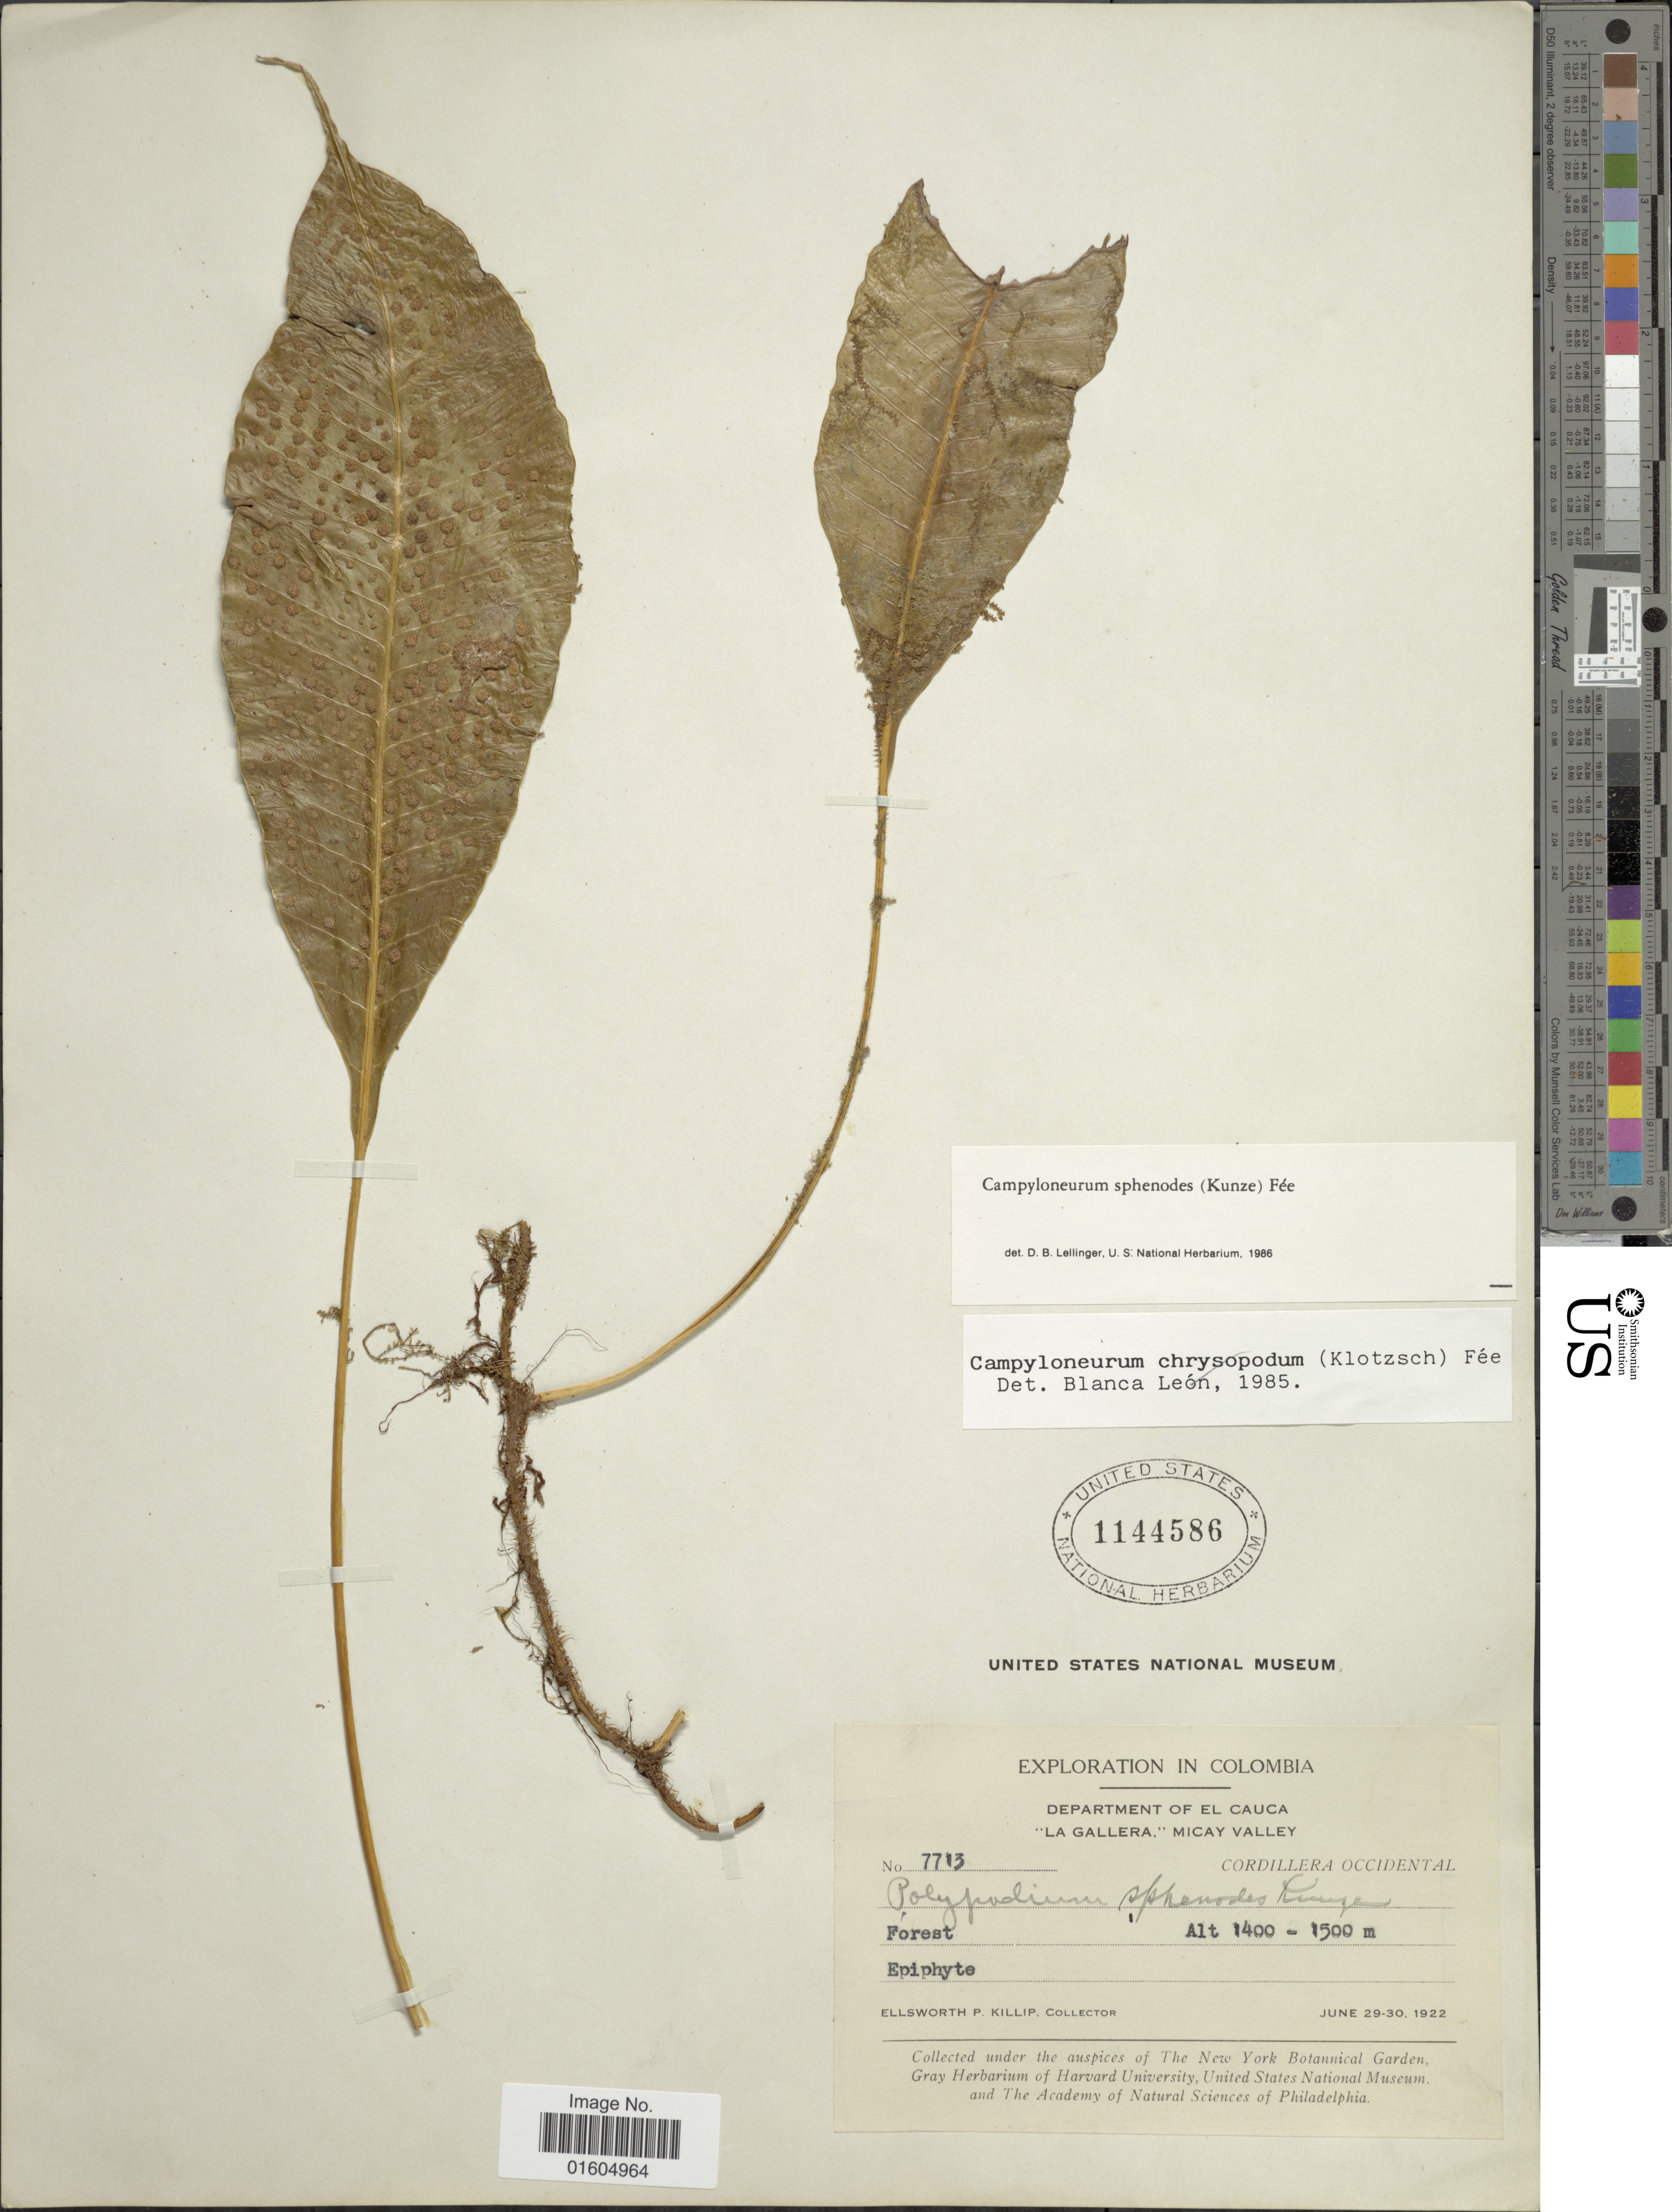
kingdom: Plantae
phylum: Tracheophyta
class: Polypodiopsida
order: Polypodiales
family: Polypodiaceae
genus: Campyloneurum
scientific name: Campyloneurum sphenodes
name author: (Kunze ex Klotzsch) Fée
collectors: E. P. Killip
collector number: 7713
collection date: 1922-06-29/1922-06-30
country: Colombia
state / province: Cauca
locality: Colombia. Department of El Cauca. "La Gallera,"Micay Valley. Cordillera Occidental.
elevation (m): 1400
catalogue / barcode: US 1144586